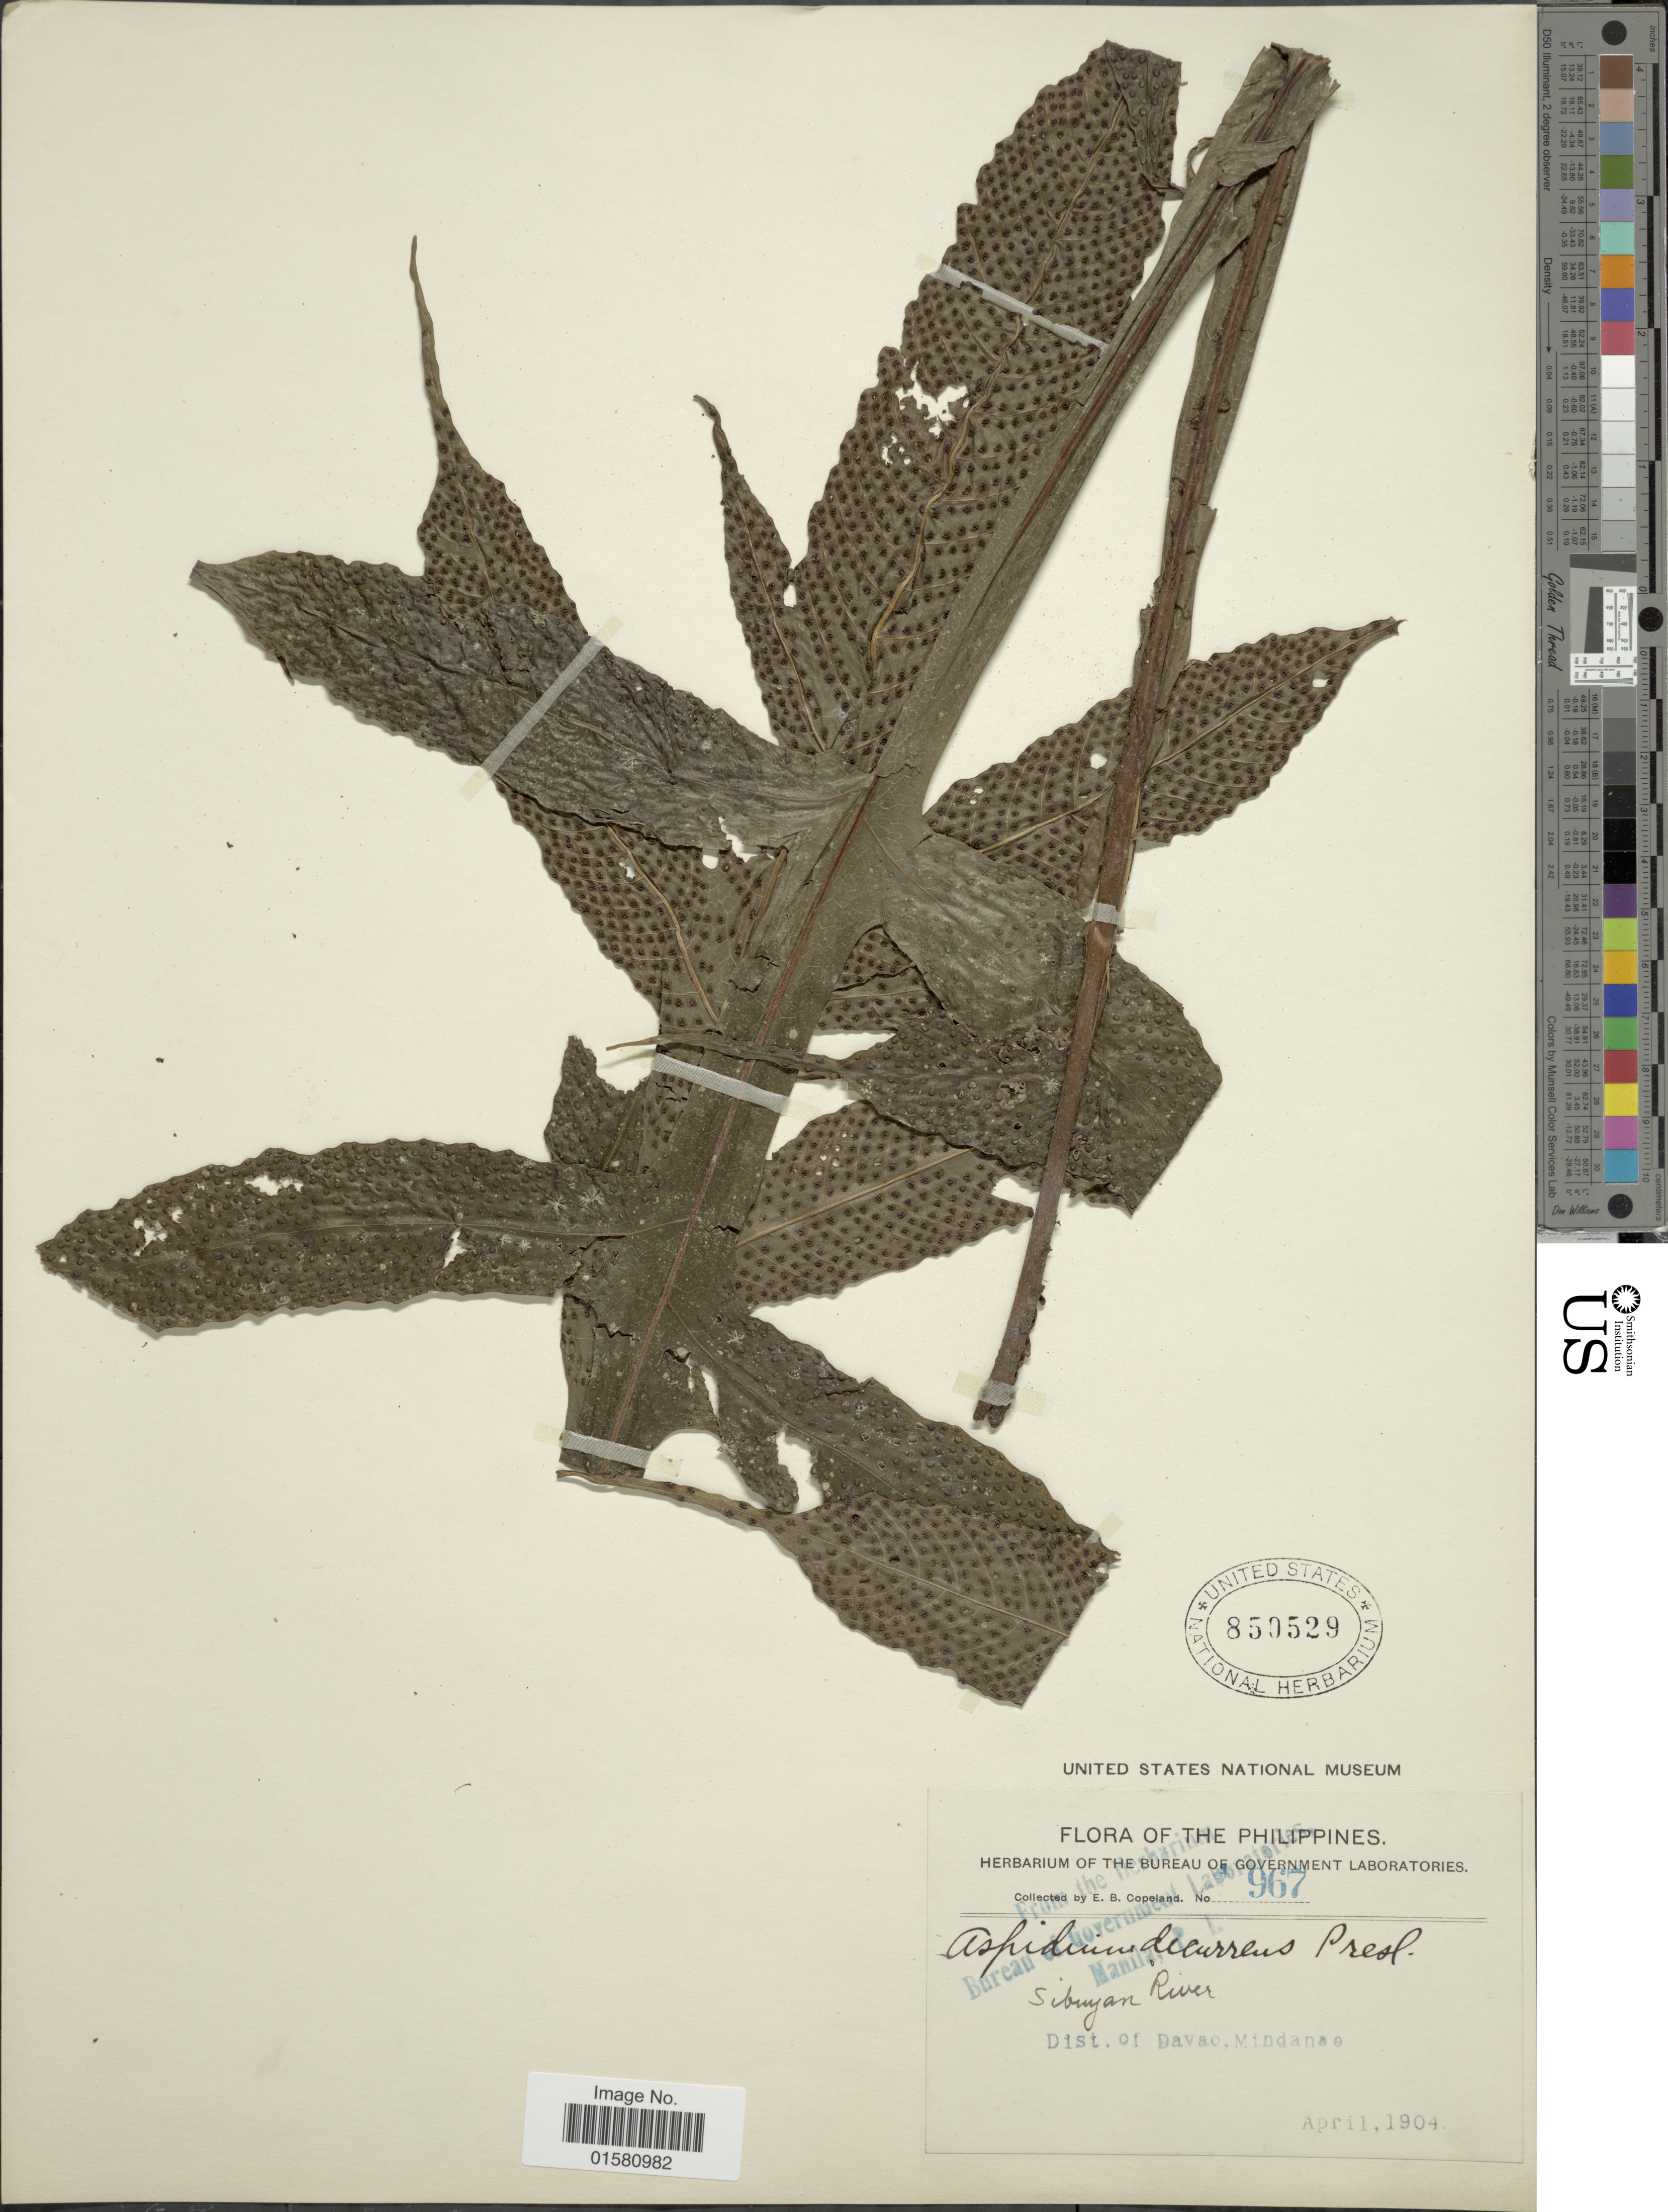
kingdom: Plantae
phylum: Tracheophyta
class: Polypodiopsida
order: Polypodiales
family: Tectariaceae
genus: Tectaria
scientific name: Tectaria decurrens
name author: (Presel.) Copel. in Elmer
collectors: E. B. Copeland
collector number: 967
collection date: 1904-04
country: Philippines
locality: Sibuyan River, Dist of Davao, Mindanao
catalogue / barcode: US 850529